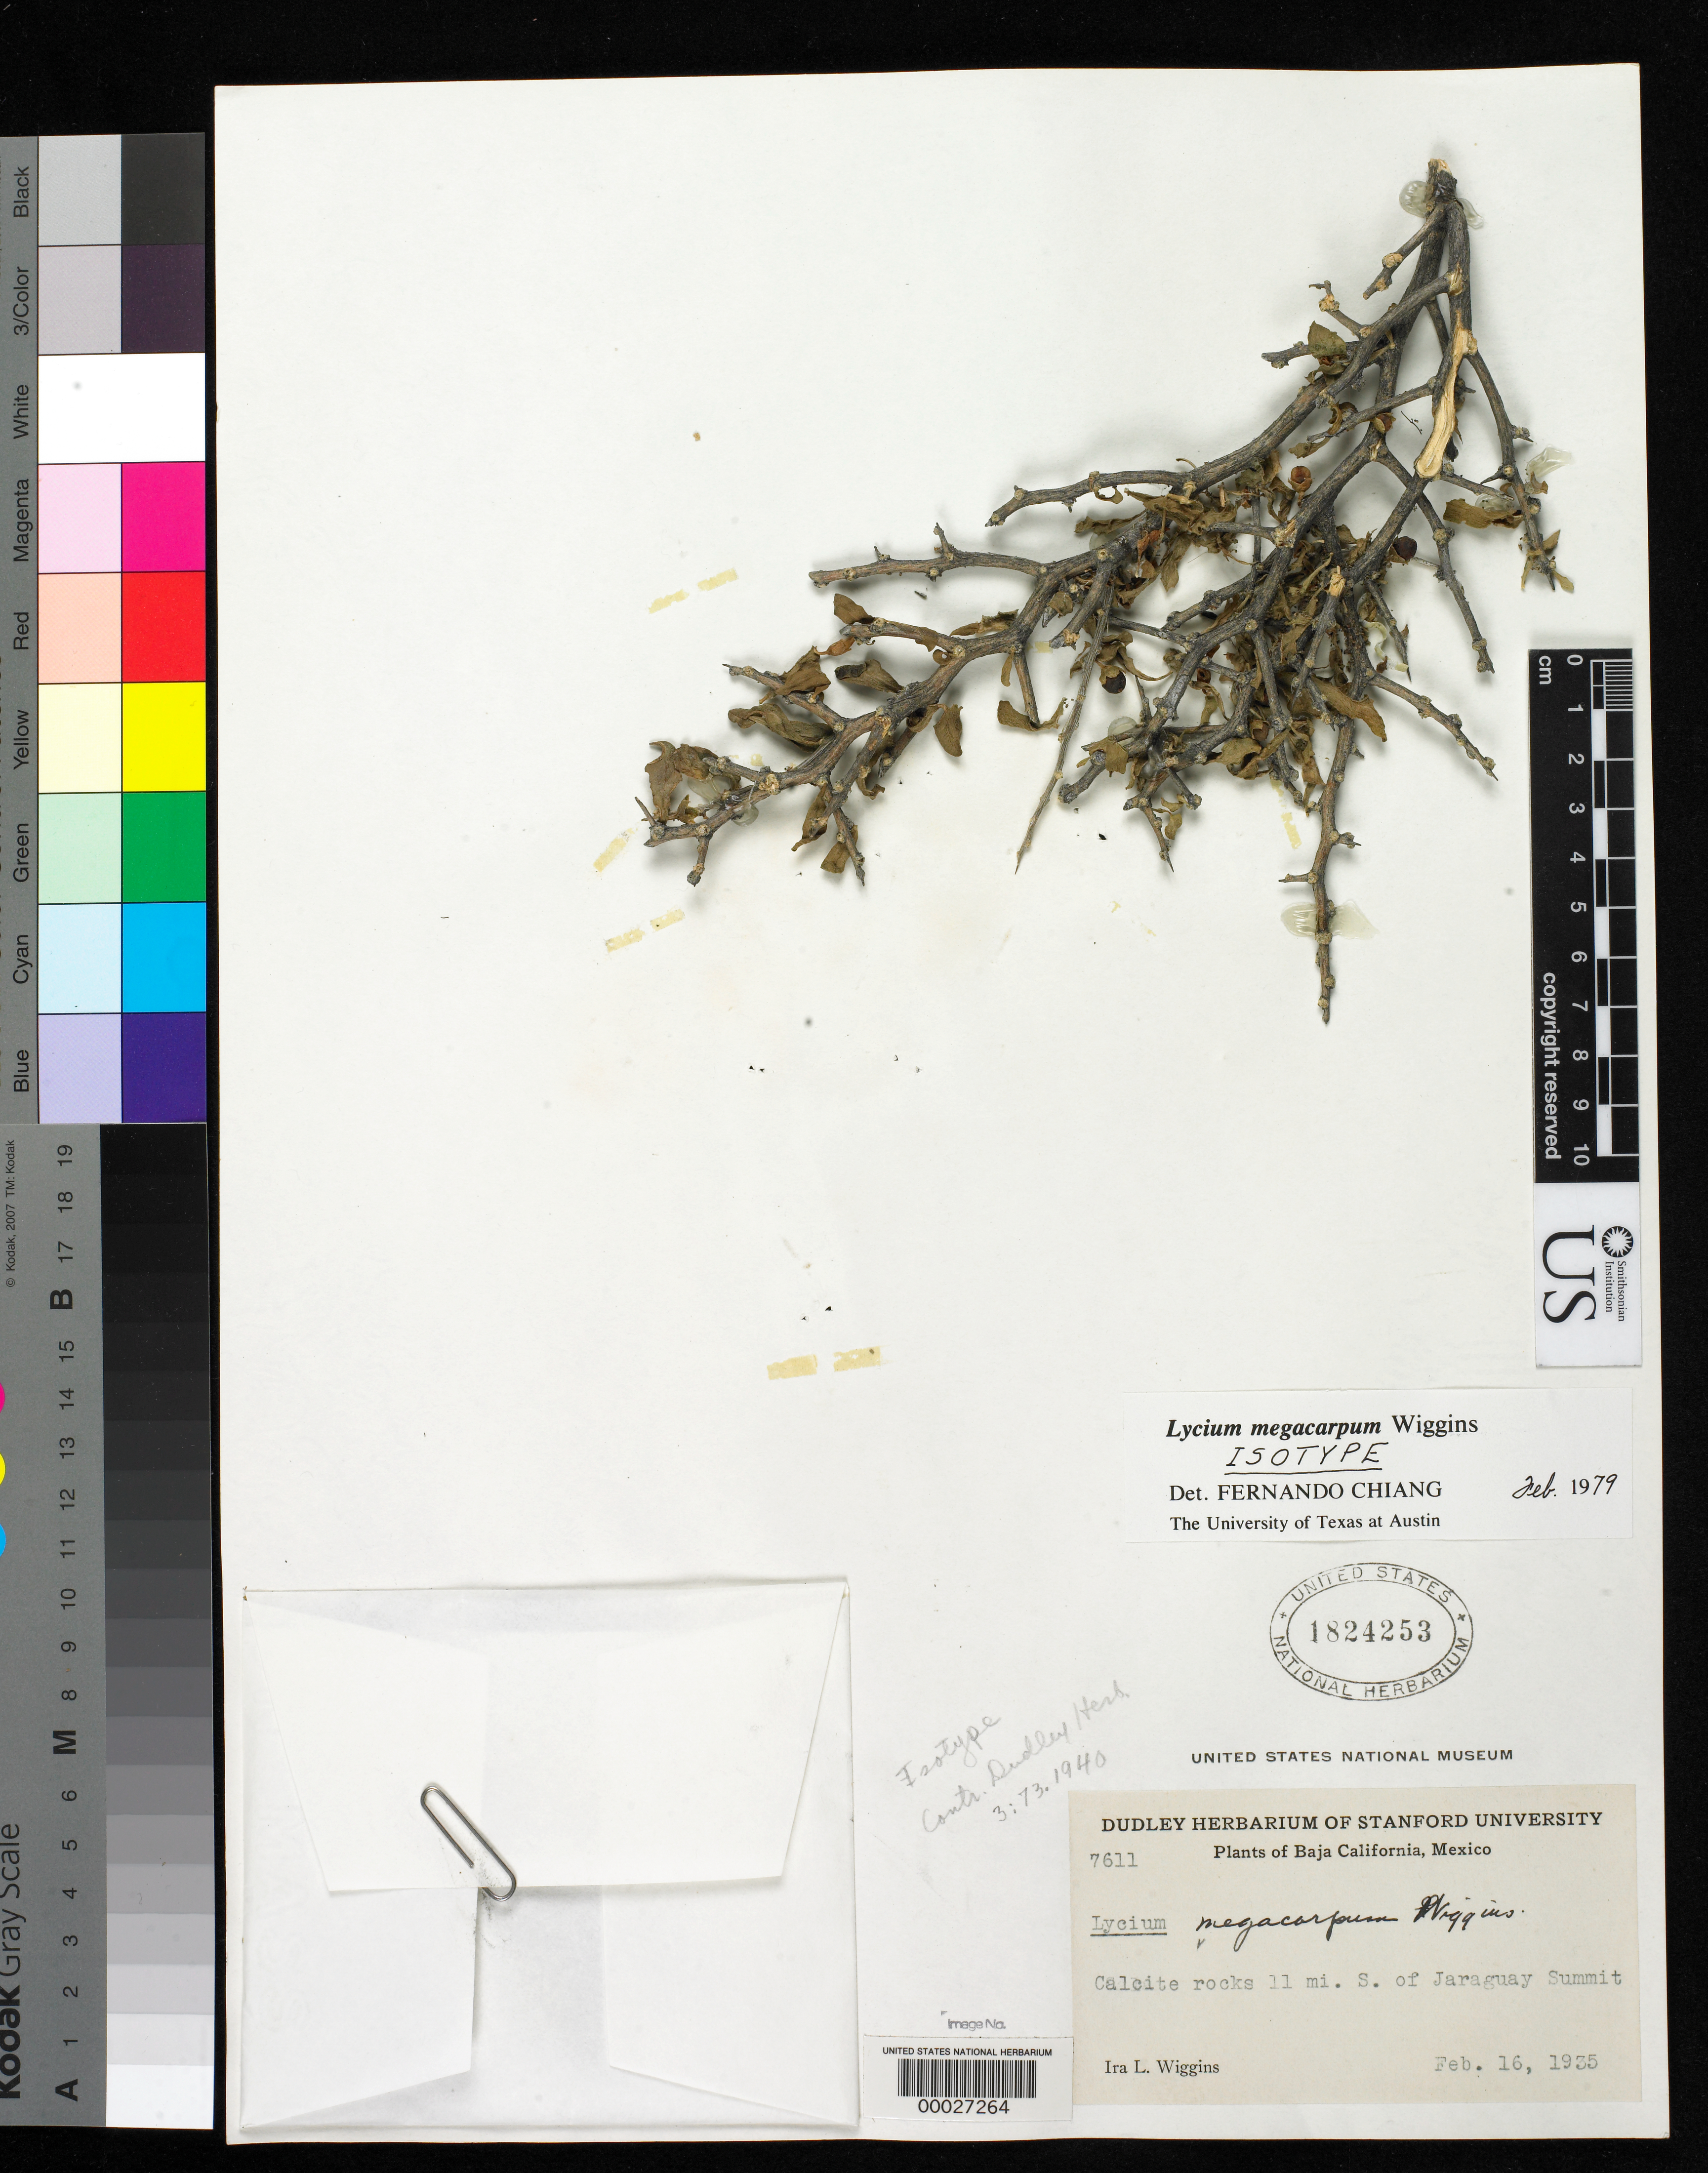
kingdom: Plantae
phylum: Tracheophyta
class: Magnoliopsida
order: Solanales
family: Solanaceae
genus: Lycium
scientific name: Lycium megacarpum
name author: Wiggins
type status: Isotype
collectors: I. L. Wiggins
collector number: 7611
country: Mexico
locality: E of Monserrat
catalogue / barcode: US 1824253